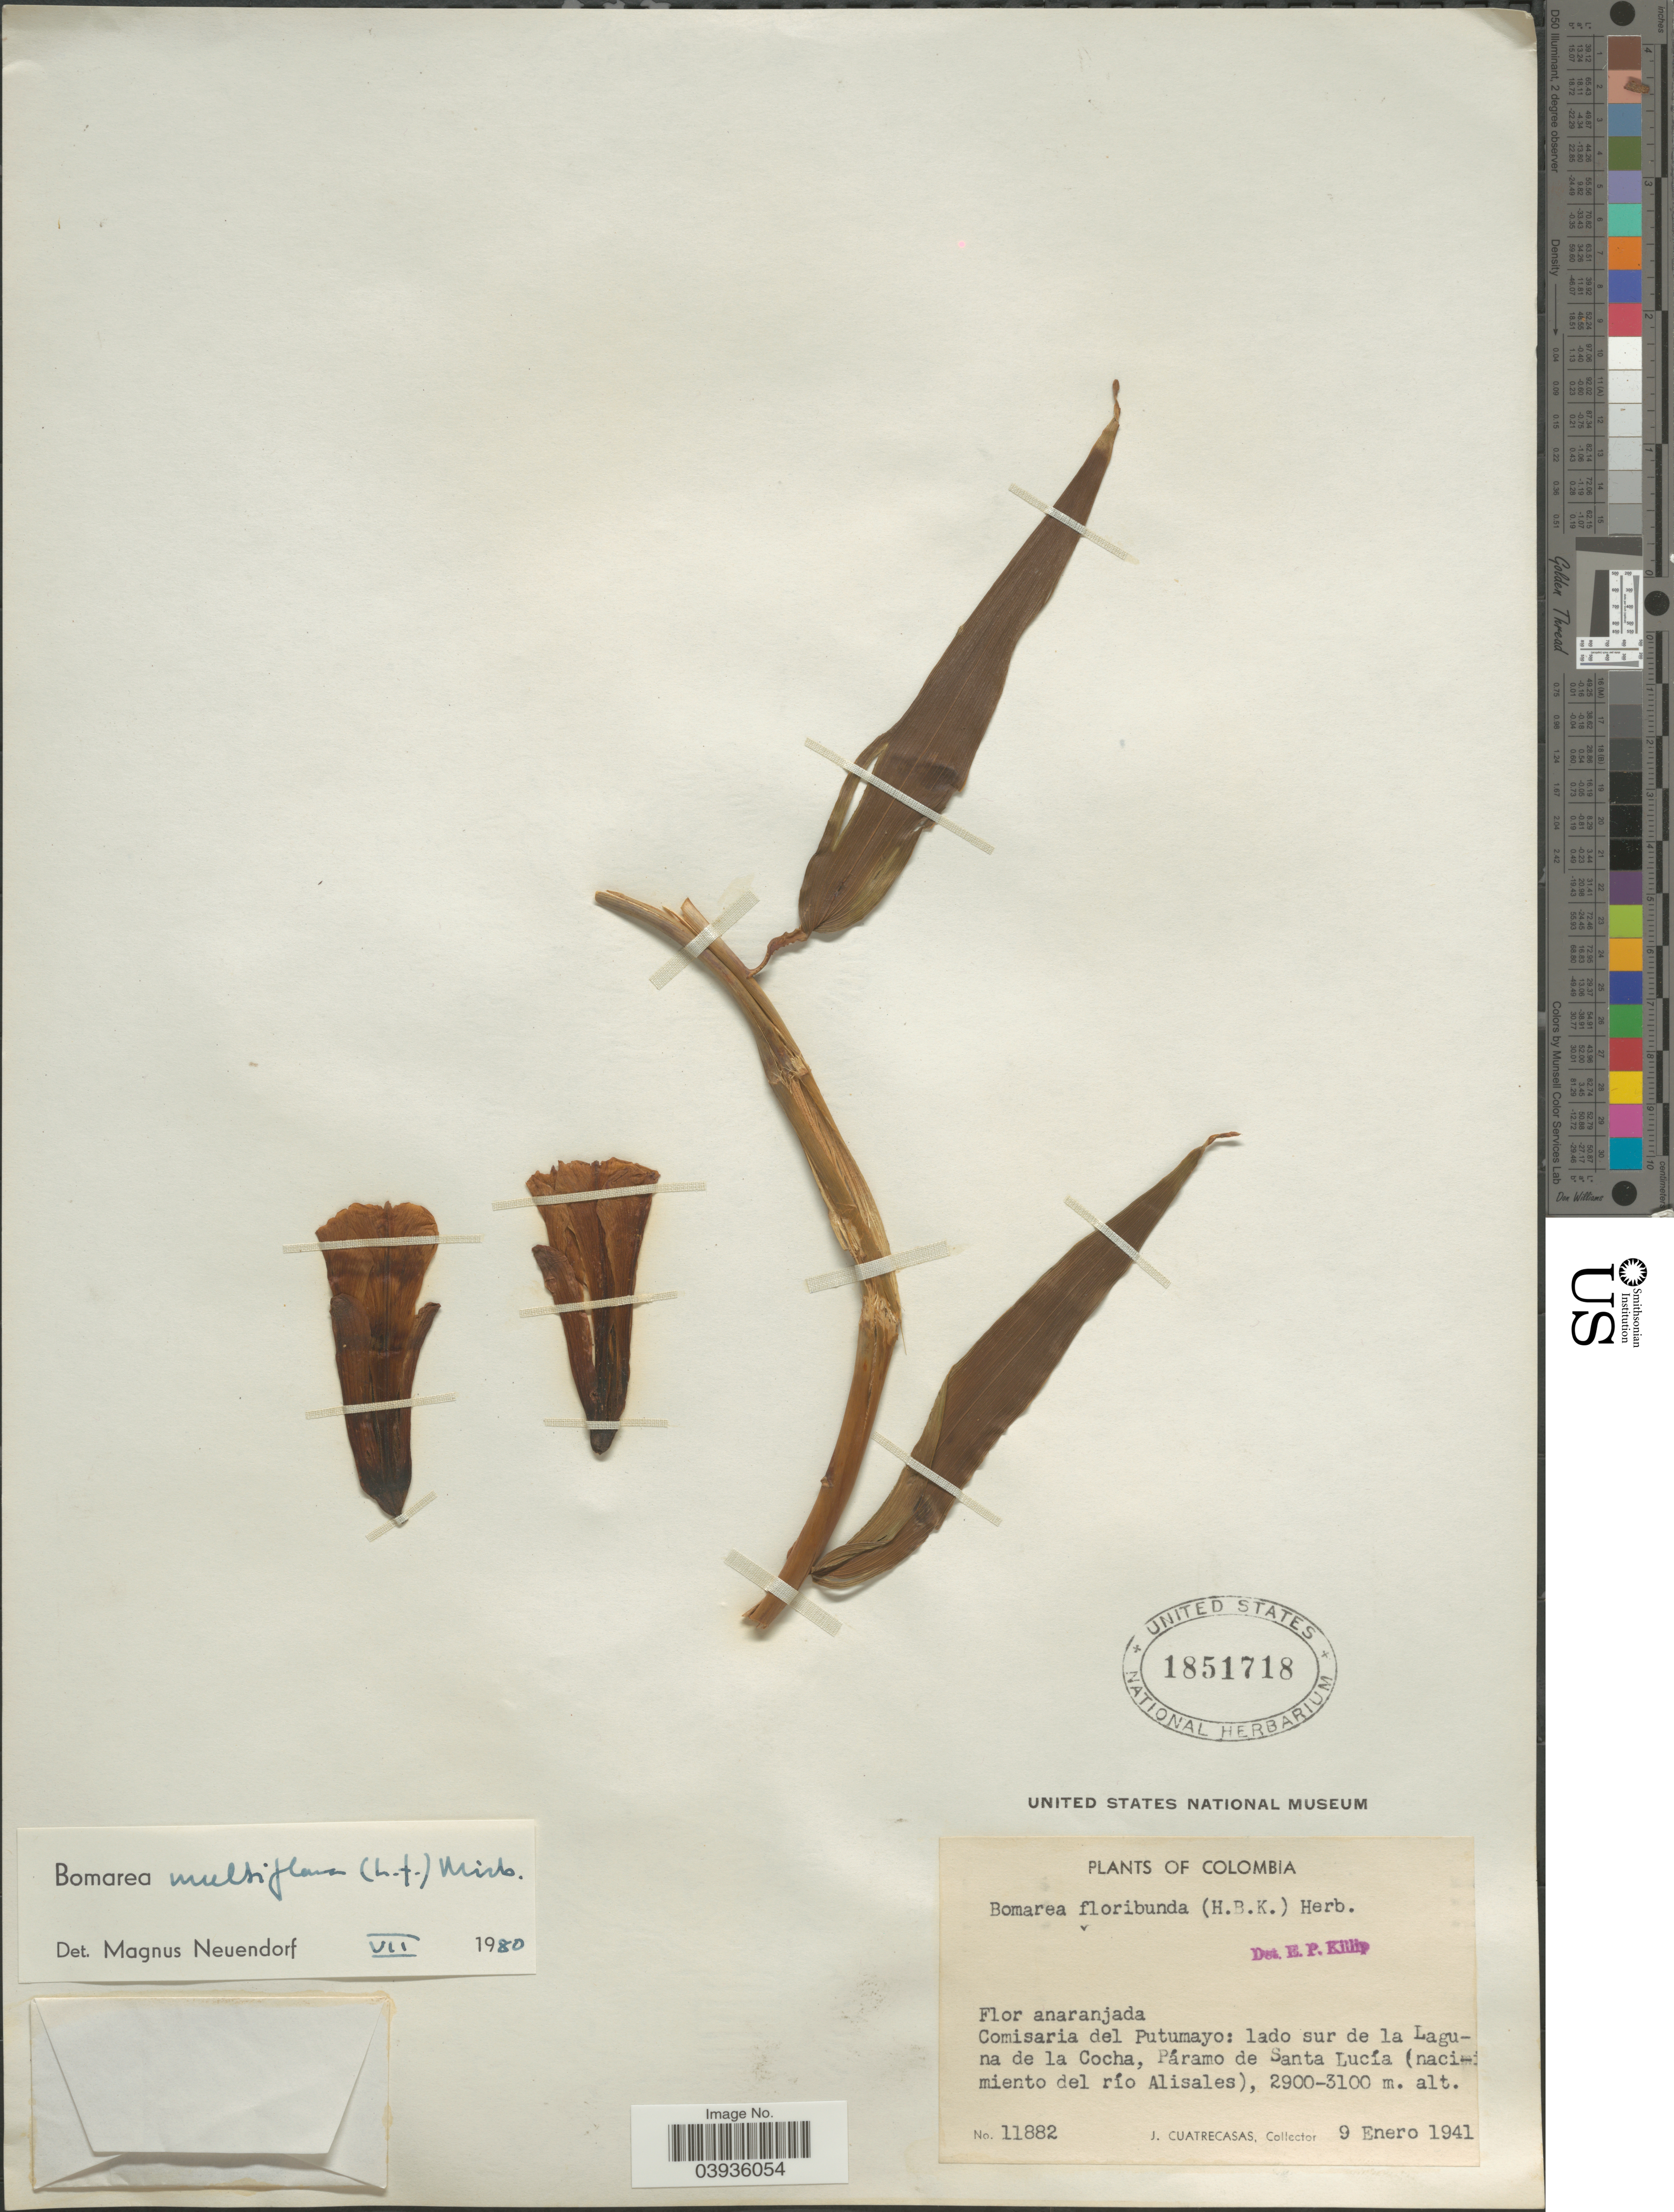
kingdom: Plantae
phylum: Tracheophyta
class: Liliopsida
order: Liliales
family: Alstroemeriaceae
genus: Bomarea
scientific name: Bomarea multiflora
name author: (L. f.) Mirb.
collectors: J. Cuatrecasas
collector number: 11882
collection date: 1941-01-09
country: Colombia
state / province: Putumayo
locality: Comisaria del Putumayo: lado sur de la Laguna de la Cocha, Páramo de Santa Lucía (nacimiento del río Alisales).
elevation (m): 2900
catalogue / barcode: US 1851718